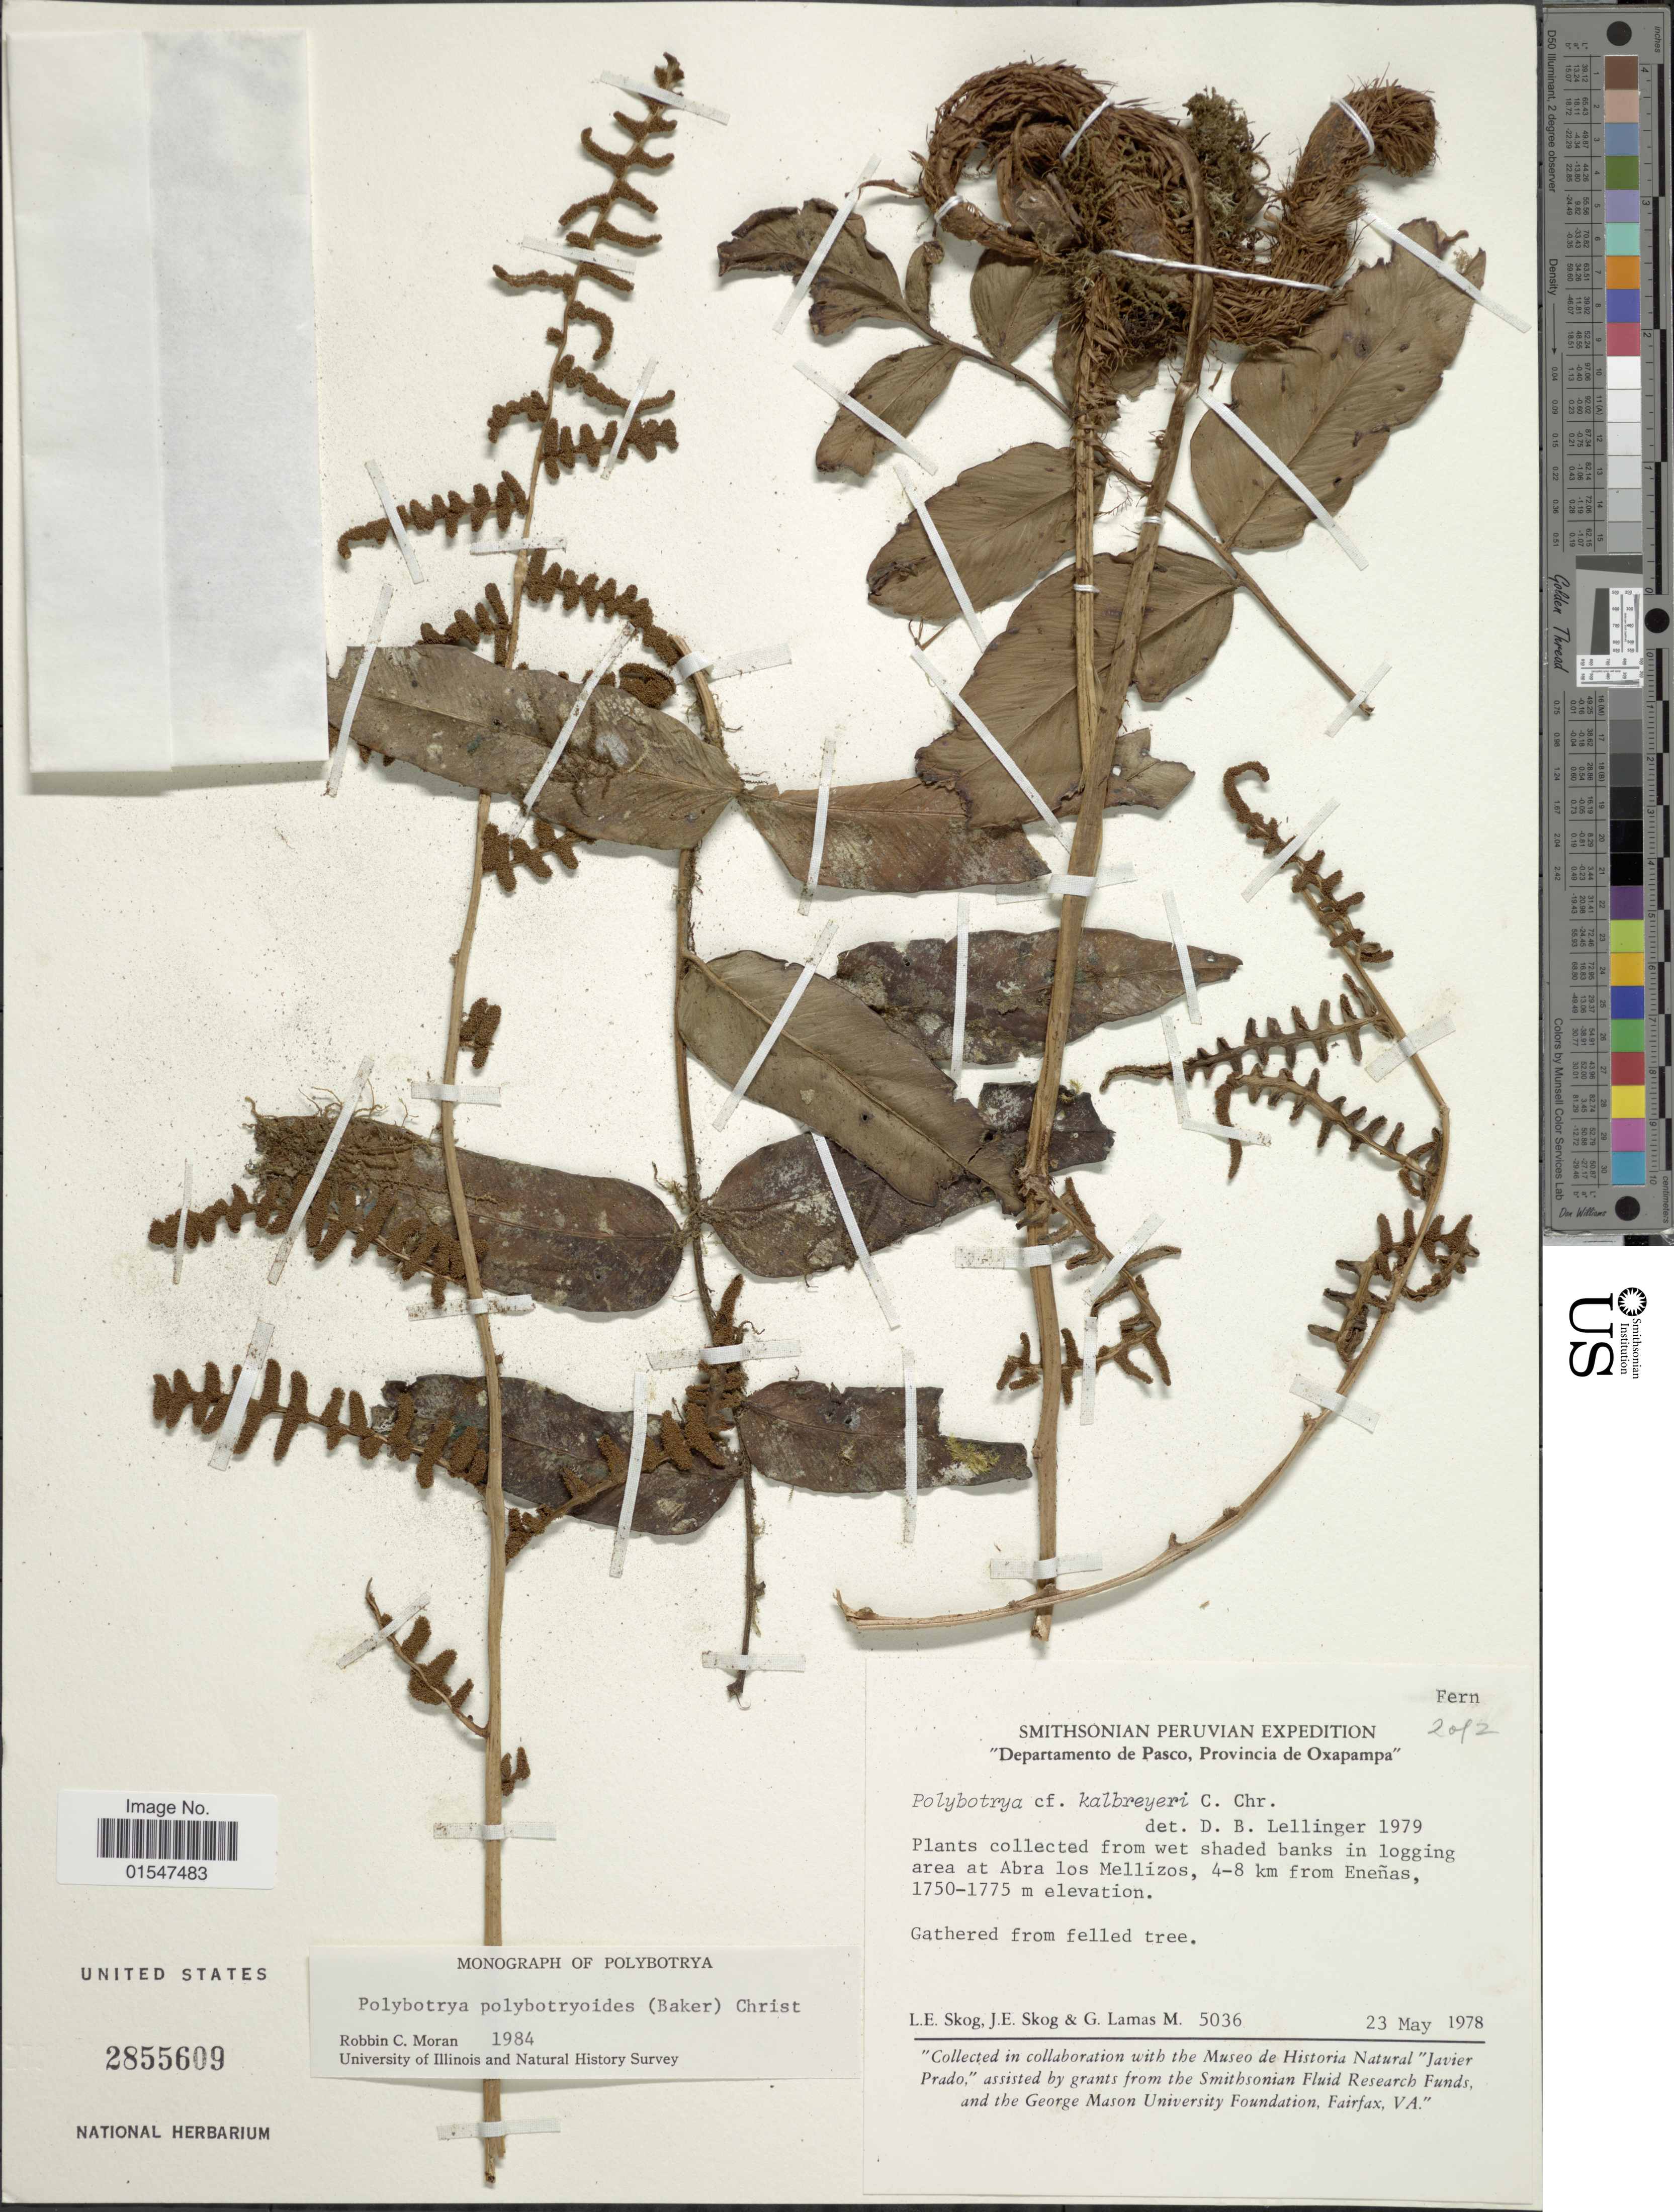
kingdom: Plantae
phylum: Tracheophyta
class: Polypodiopsida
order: Polypodiales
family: Dryopteridaceae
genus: Polybotrya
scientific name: Polybotrya polybotryoides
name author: (Baker) Christ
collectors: L. E. Skog, J. E. Skog & G. Lamas M.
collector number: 5036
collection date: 1978-05-23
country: Peru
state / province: Pasco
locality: Provincia de Oxapampa, in logging area at Abra los Mellizos, 4-8 km from Eneñas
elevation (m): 1750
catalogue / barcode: US 2855609